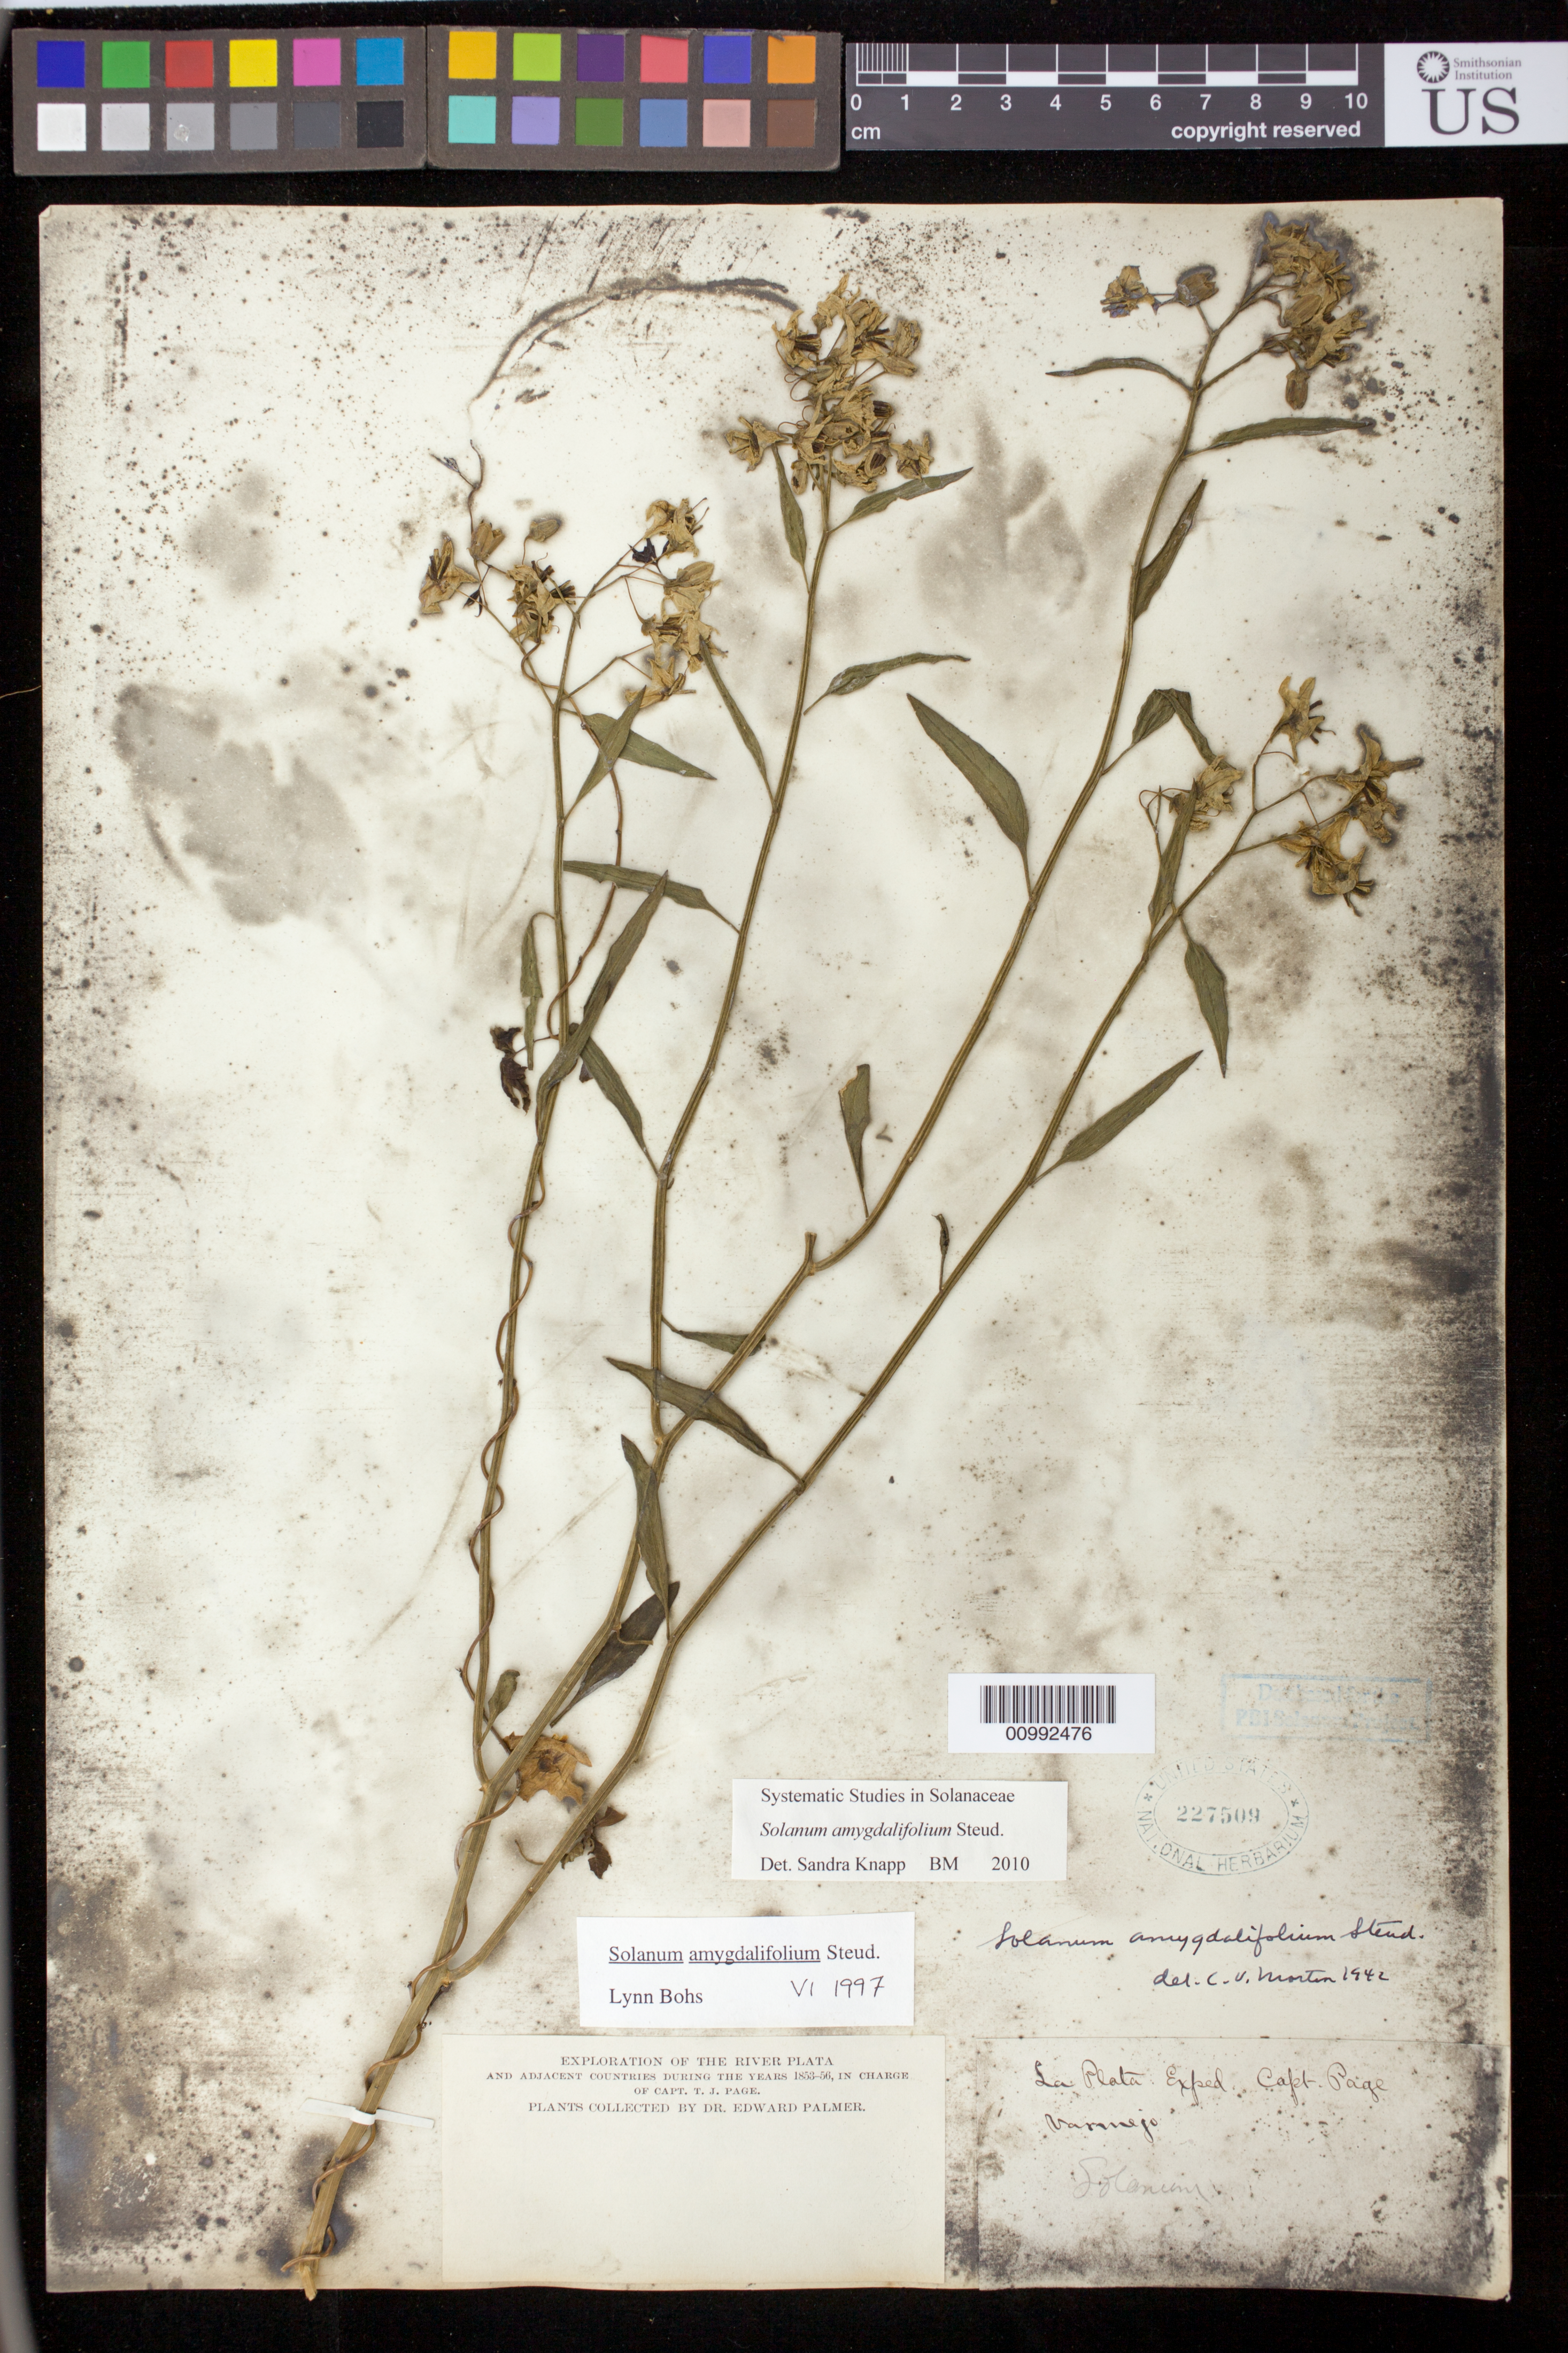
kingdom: Plantae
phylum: Tracheophyta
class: Magnoliopsida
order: Solanales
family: Solanaceae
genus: Solanum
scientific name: Solanum amygdalifolium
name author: Steud.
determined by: Knapp, S. D.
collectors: E. Palmer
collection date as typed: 1853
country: Paraguay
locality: Varmejo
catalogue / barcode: US 227509